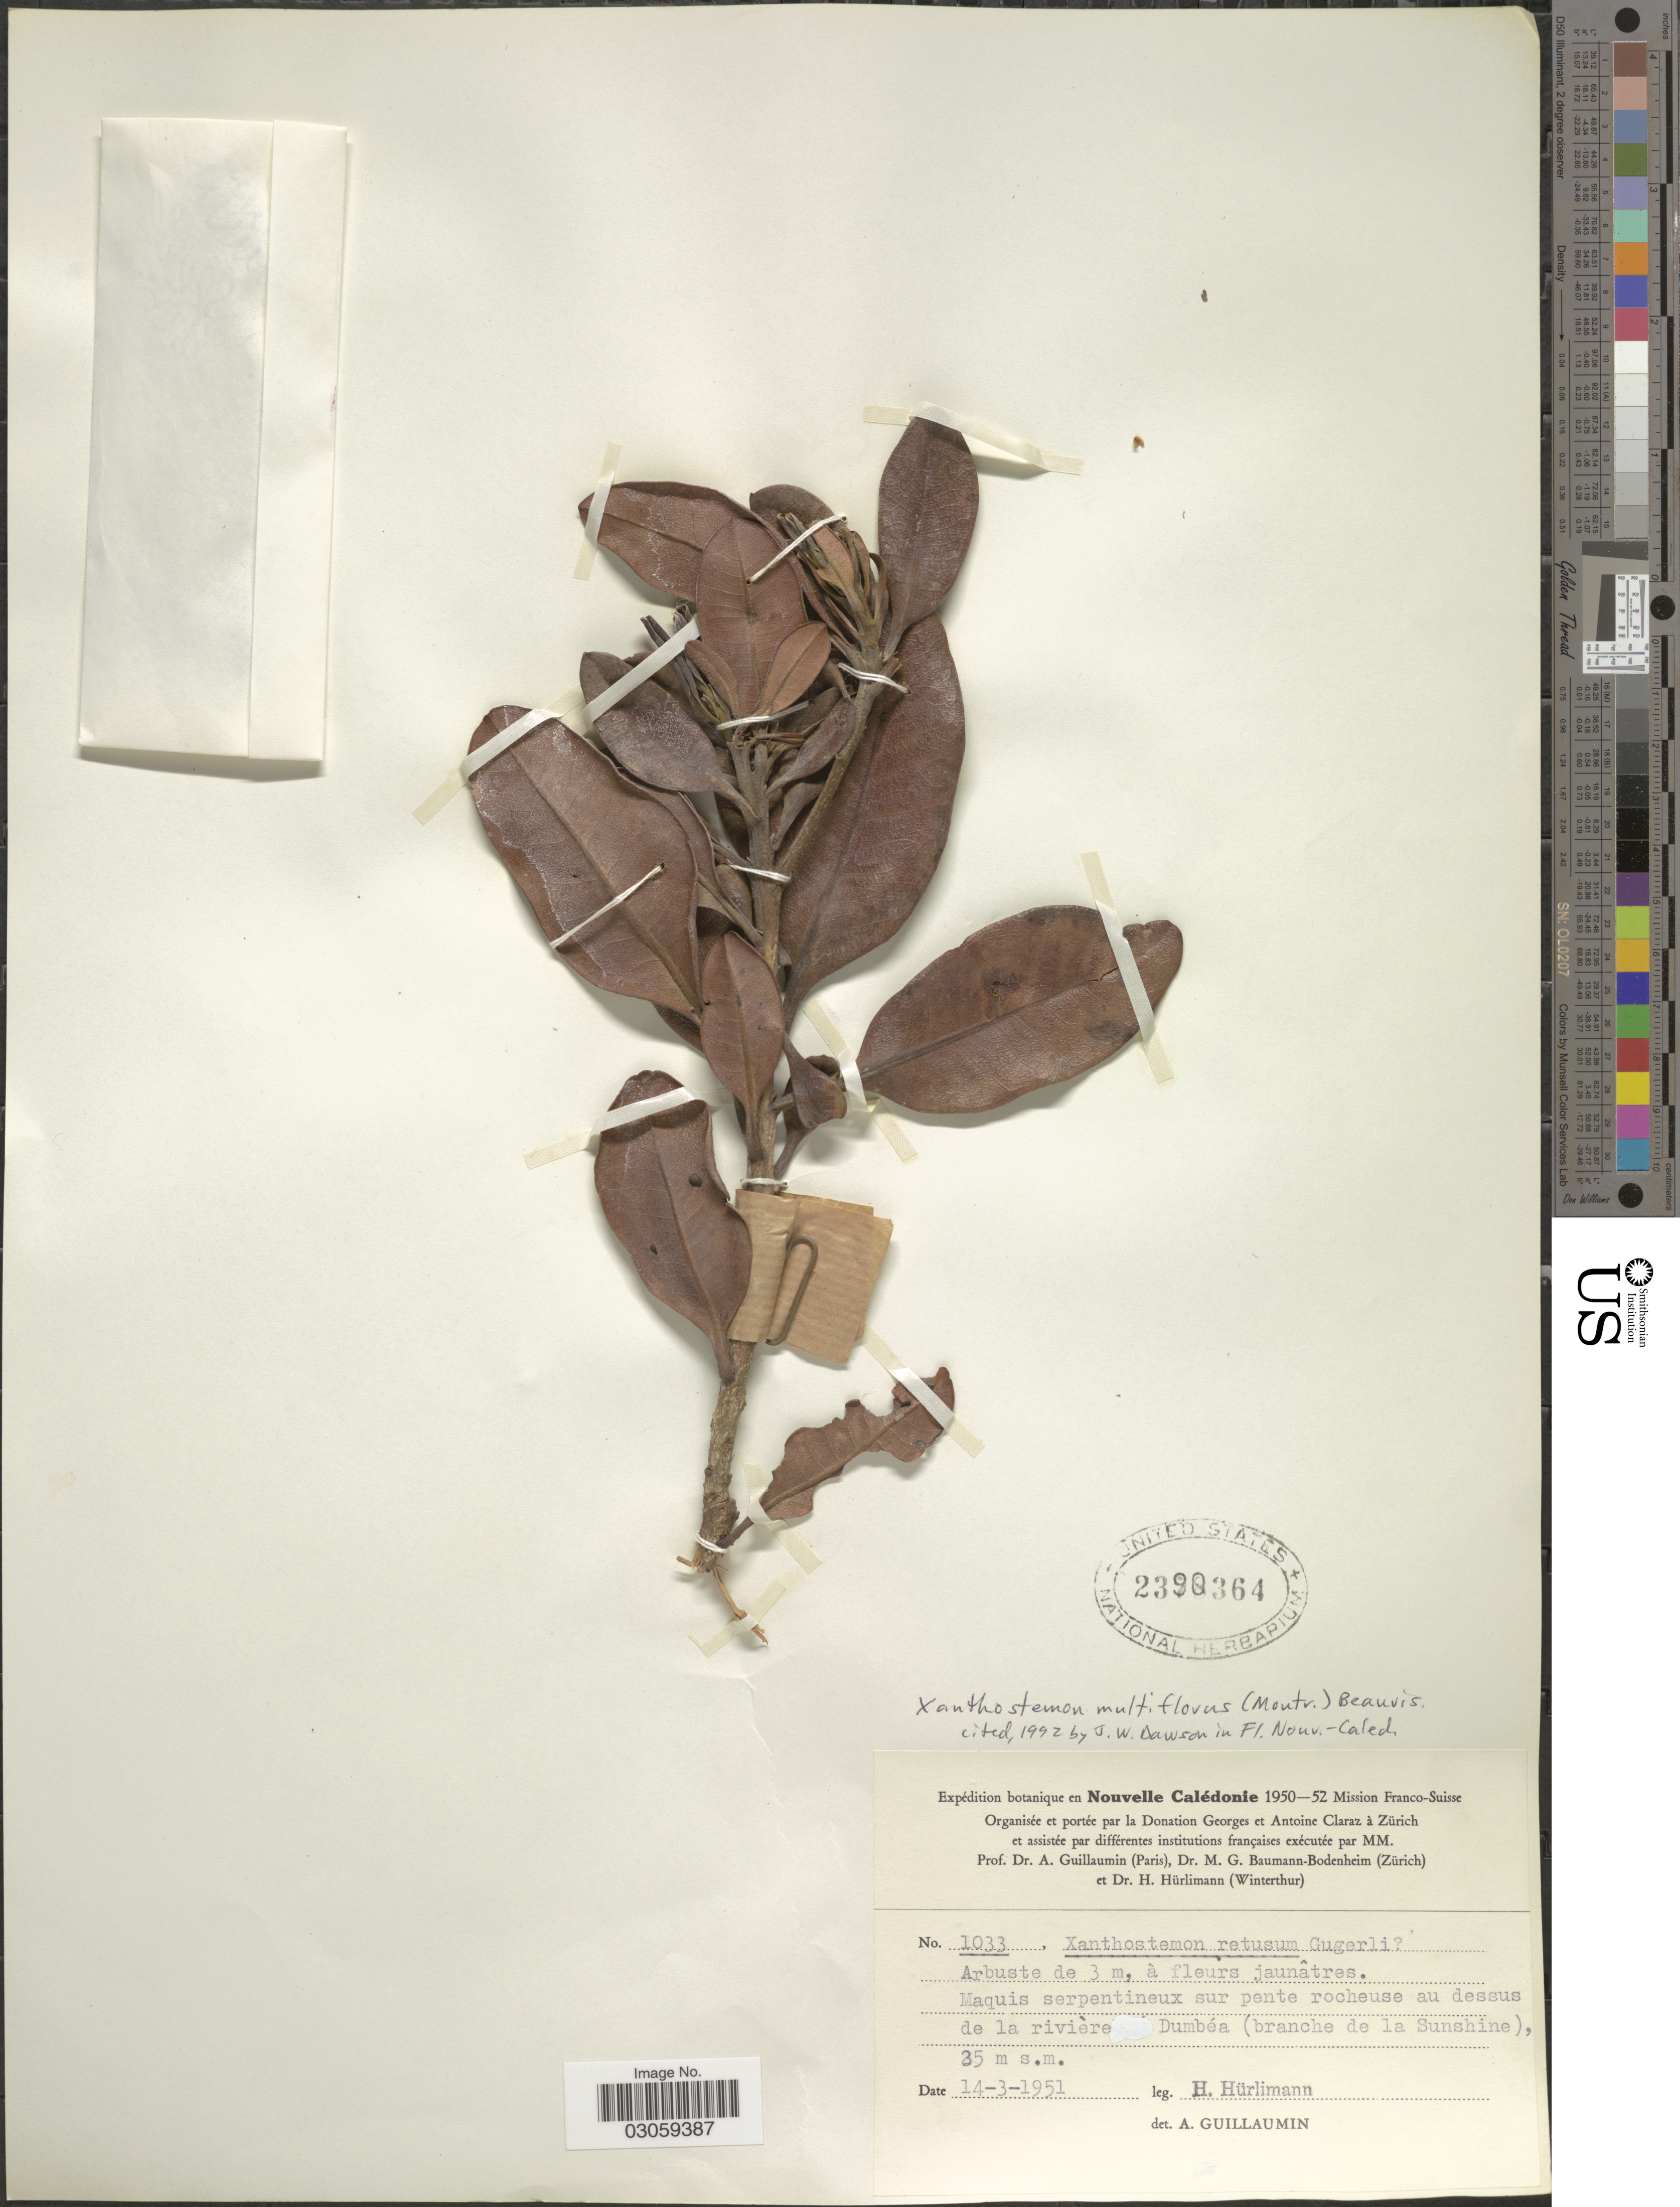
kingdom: Plantae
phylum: Tracheophyta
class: Magnoliopsida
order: Myrtales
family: Myrtaceae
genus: Xanthostemon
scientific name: Xanthostemon multiflorus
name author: (Montrouz.) Beauvis.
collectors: H. Hürlimann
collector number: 1033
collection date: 1951-03-14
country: New Caledonia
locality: En Nouvelle Calédonie. Maquis serpentineux sur pente rocheuse au dessus de la rivière Dumbéa (branche de la Sunshine).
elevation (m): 35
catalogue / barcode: US 2390364